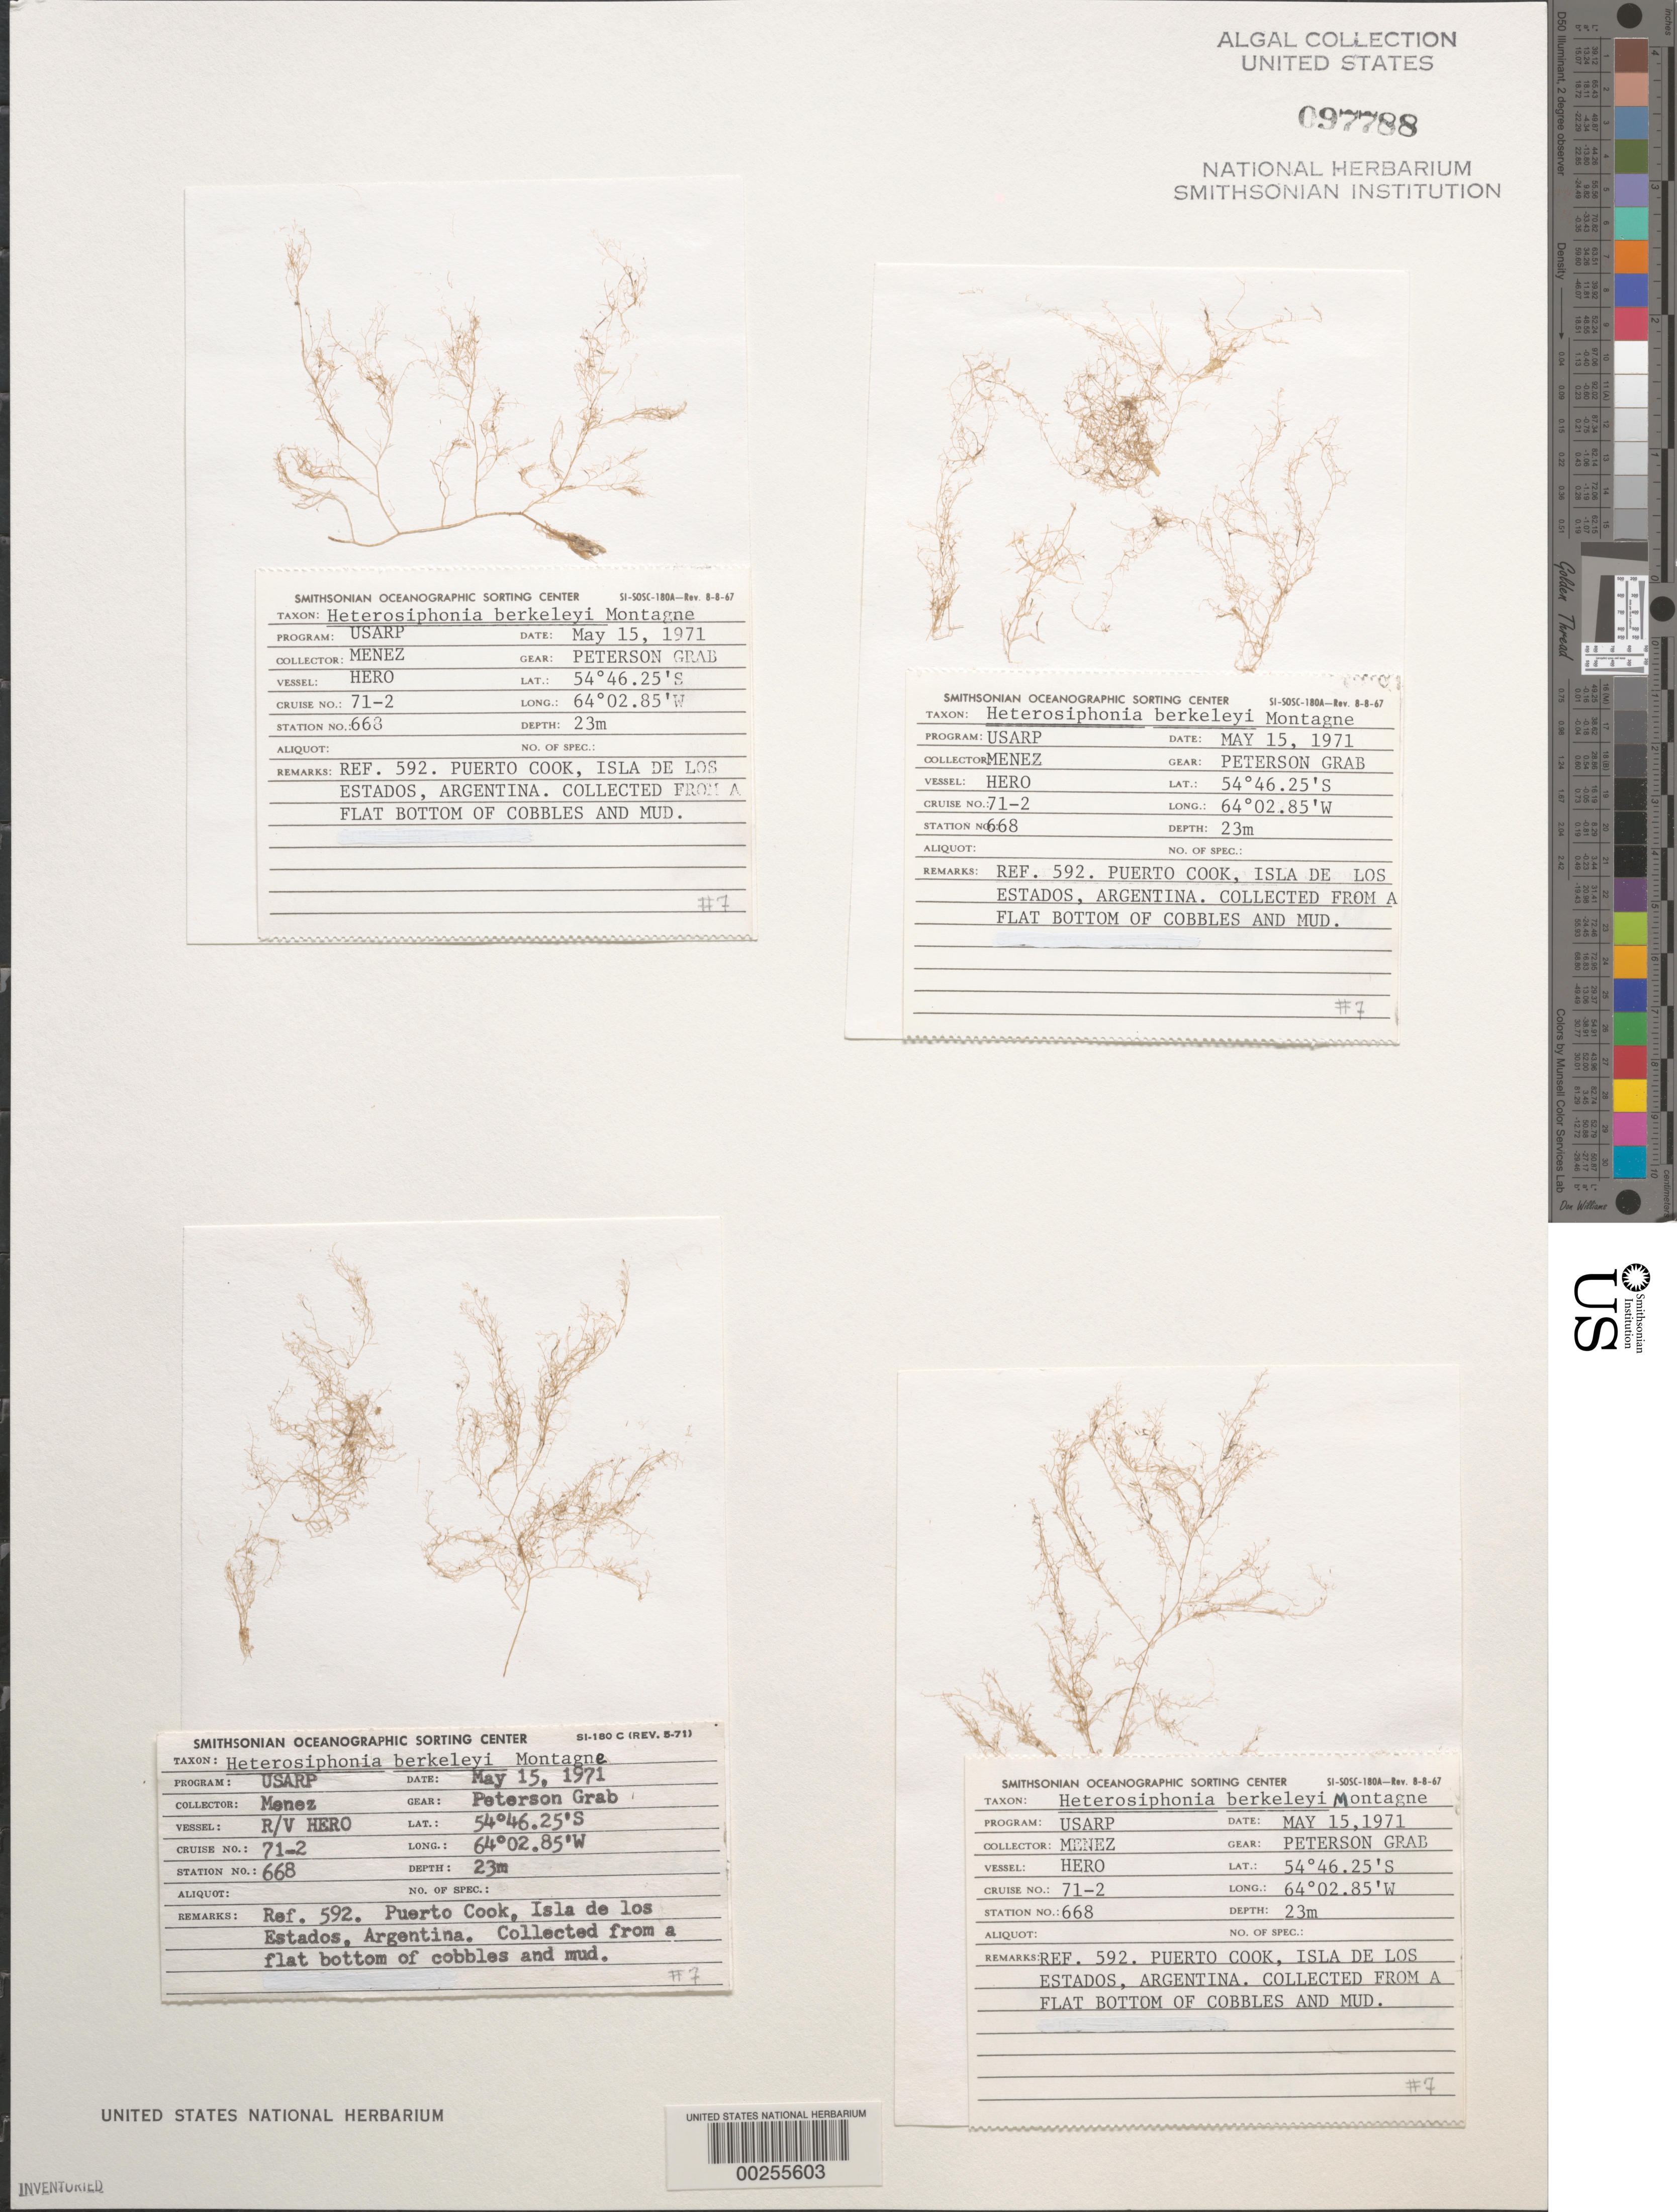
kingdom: Plantae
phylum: Rhodophyta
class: Florideophyceae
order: Ceramiales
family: Dasyaceae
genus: Heterosiphonia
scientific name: Heterosiphonia berkeleyi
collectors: Meñez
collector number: Station 668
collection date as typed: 15 May 1971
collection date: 1971-05-15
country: Argentina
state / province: Tierra del Fuego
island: Isla de los Estados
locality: Puerto Cook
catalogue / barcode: US 97788